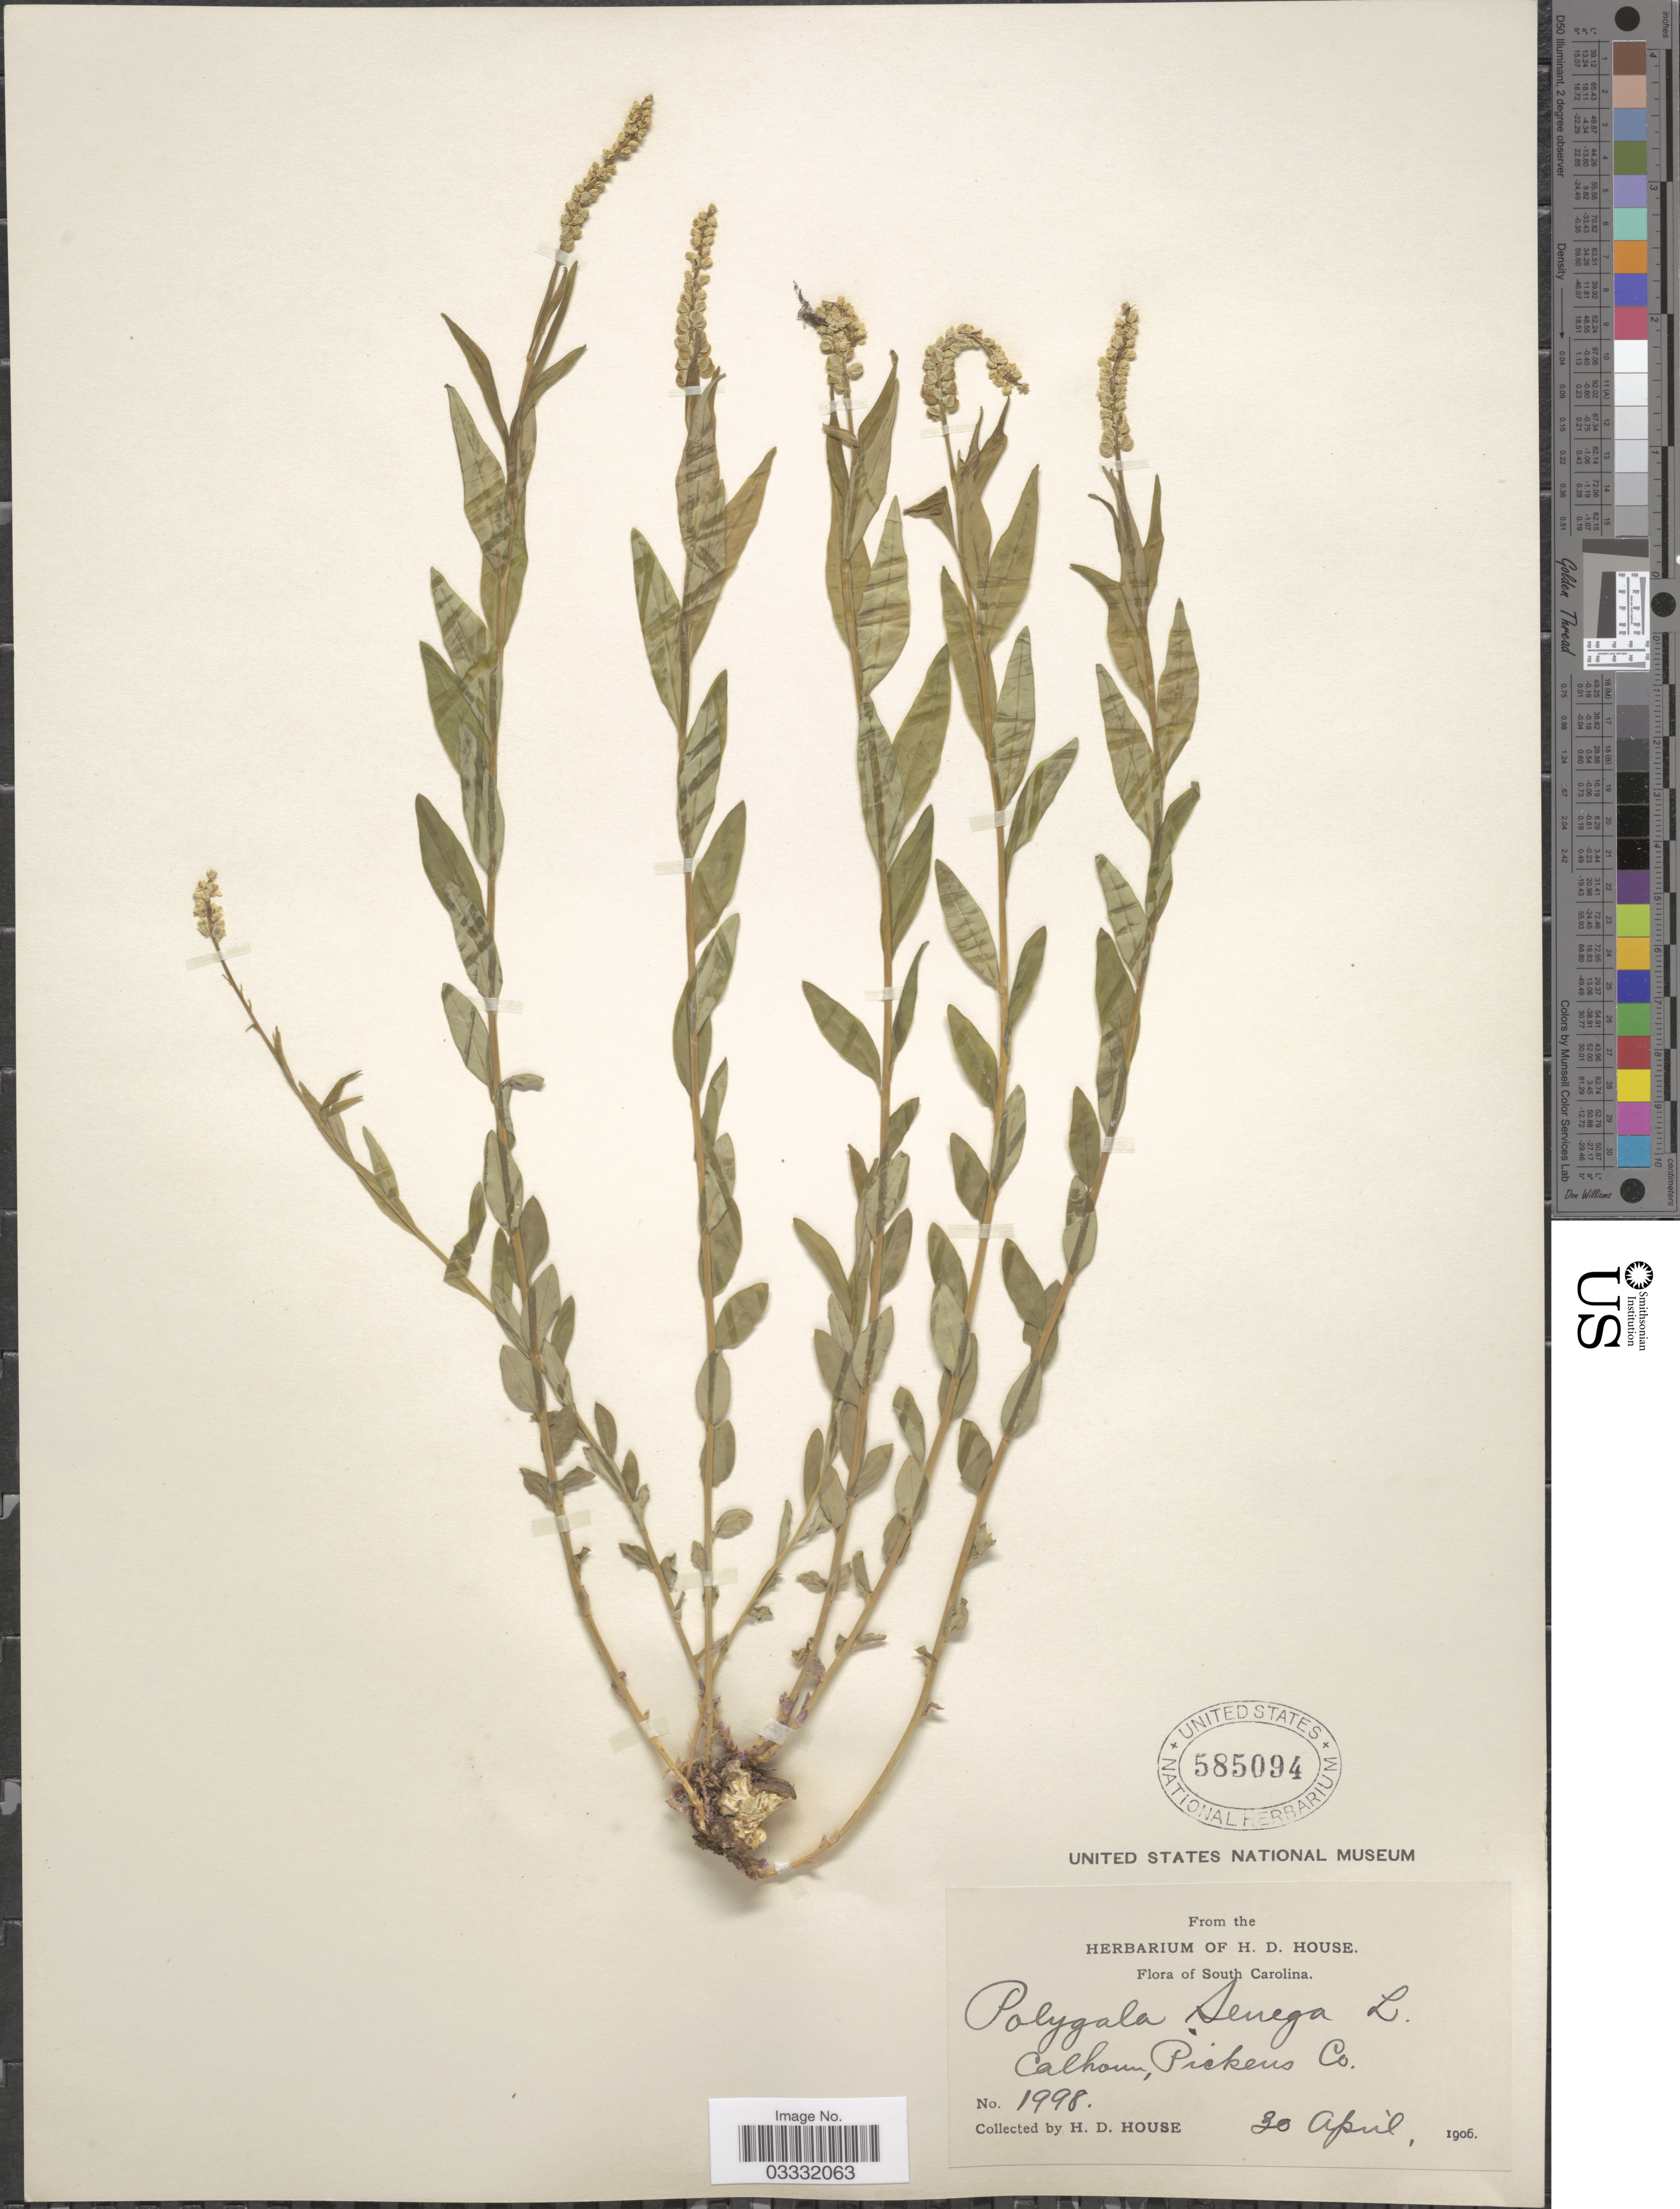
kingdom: Plantae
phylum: Tracheophyta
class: Magnoliopsida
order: Fabales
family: Polygalaceae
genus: Polygala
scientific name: Polygala senega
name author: L.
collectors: H. D. House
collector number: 1998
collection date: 1906-04-30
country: United States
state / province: South Carolina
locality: Calhoun, Pickens Co.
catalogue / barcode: US 585094